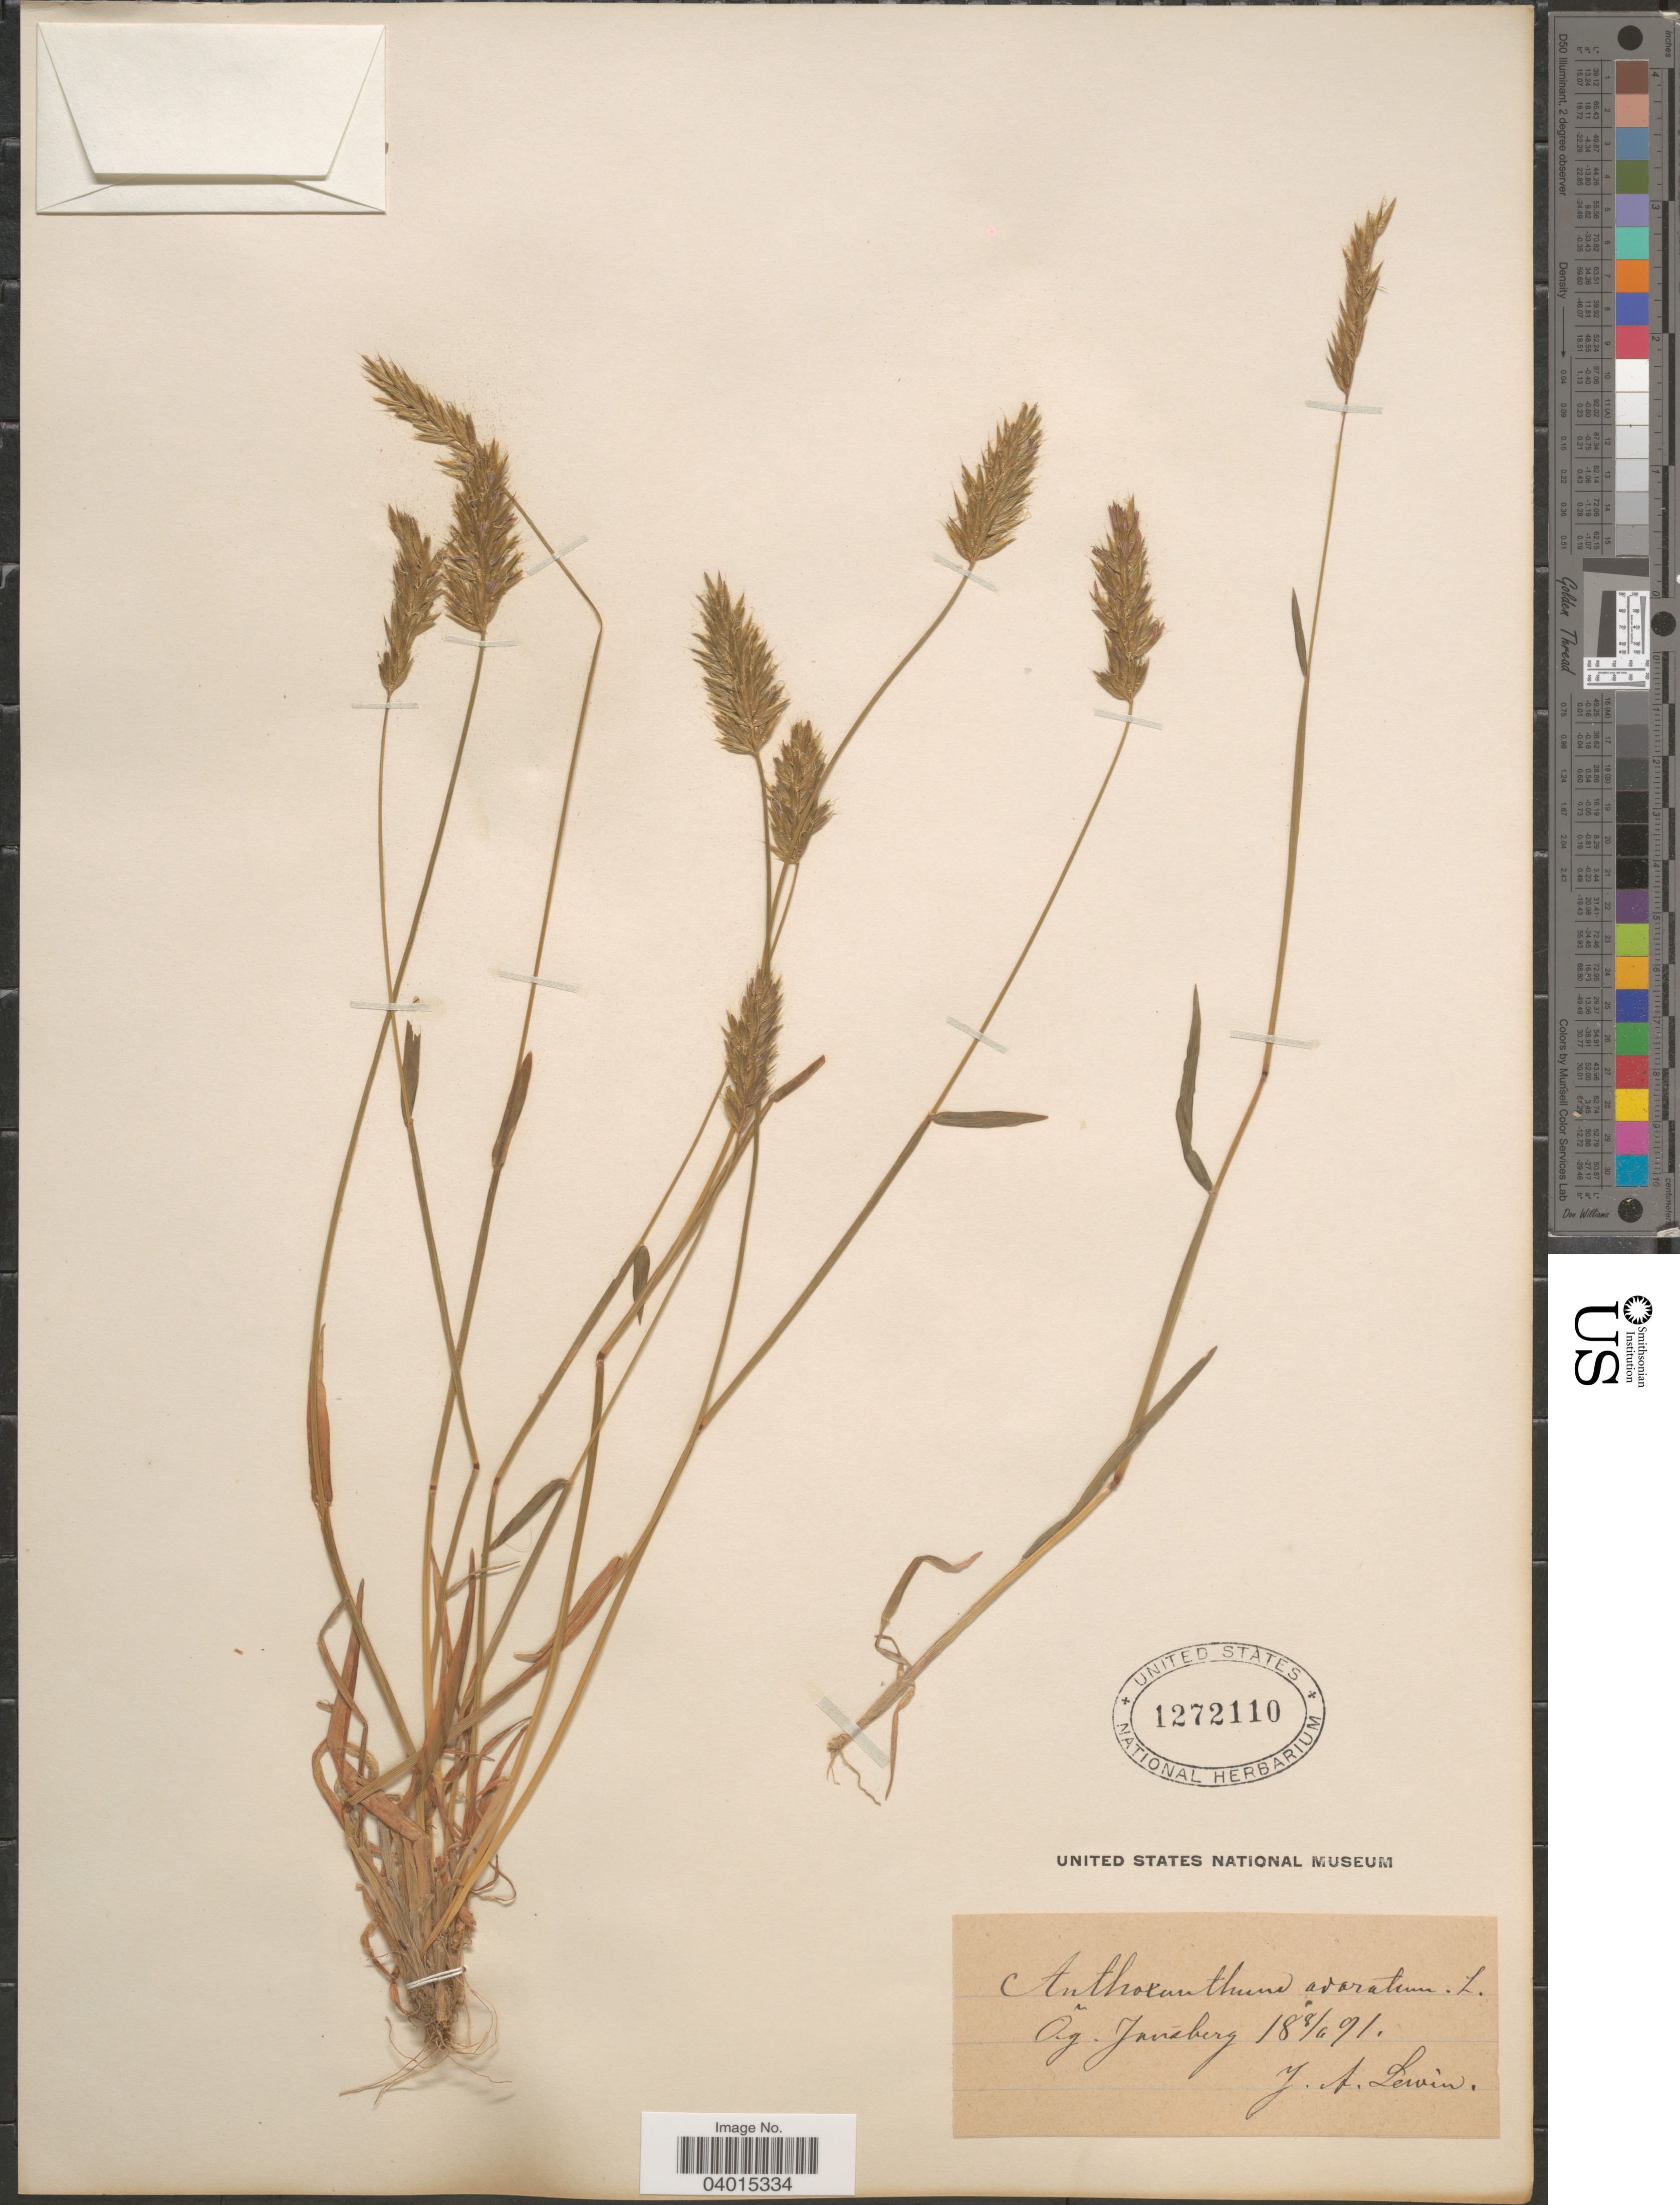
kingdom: Plantae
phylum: Tracheophyta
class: Liliopsida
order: Poales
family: Poaceae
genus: Anthoxanthum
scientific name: Anthoxanthum odoratum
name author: L.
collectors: J. Lewin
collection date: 1891-06-08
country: Sweden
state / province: Östergötland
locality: Õg. Jansberg.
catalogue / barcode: US 1272110